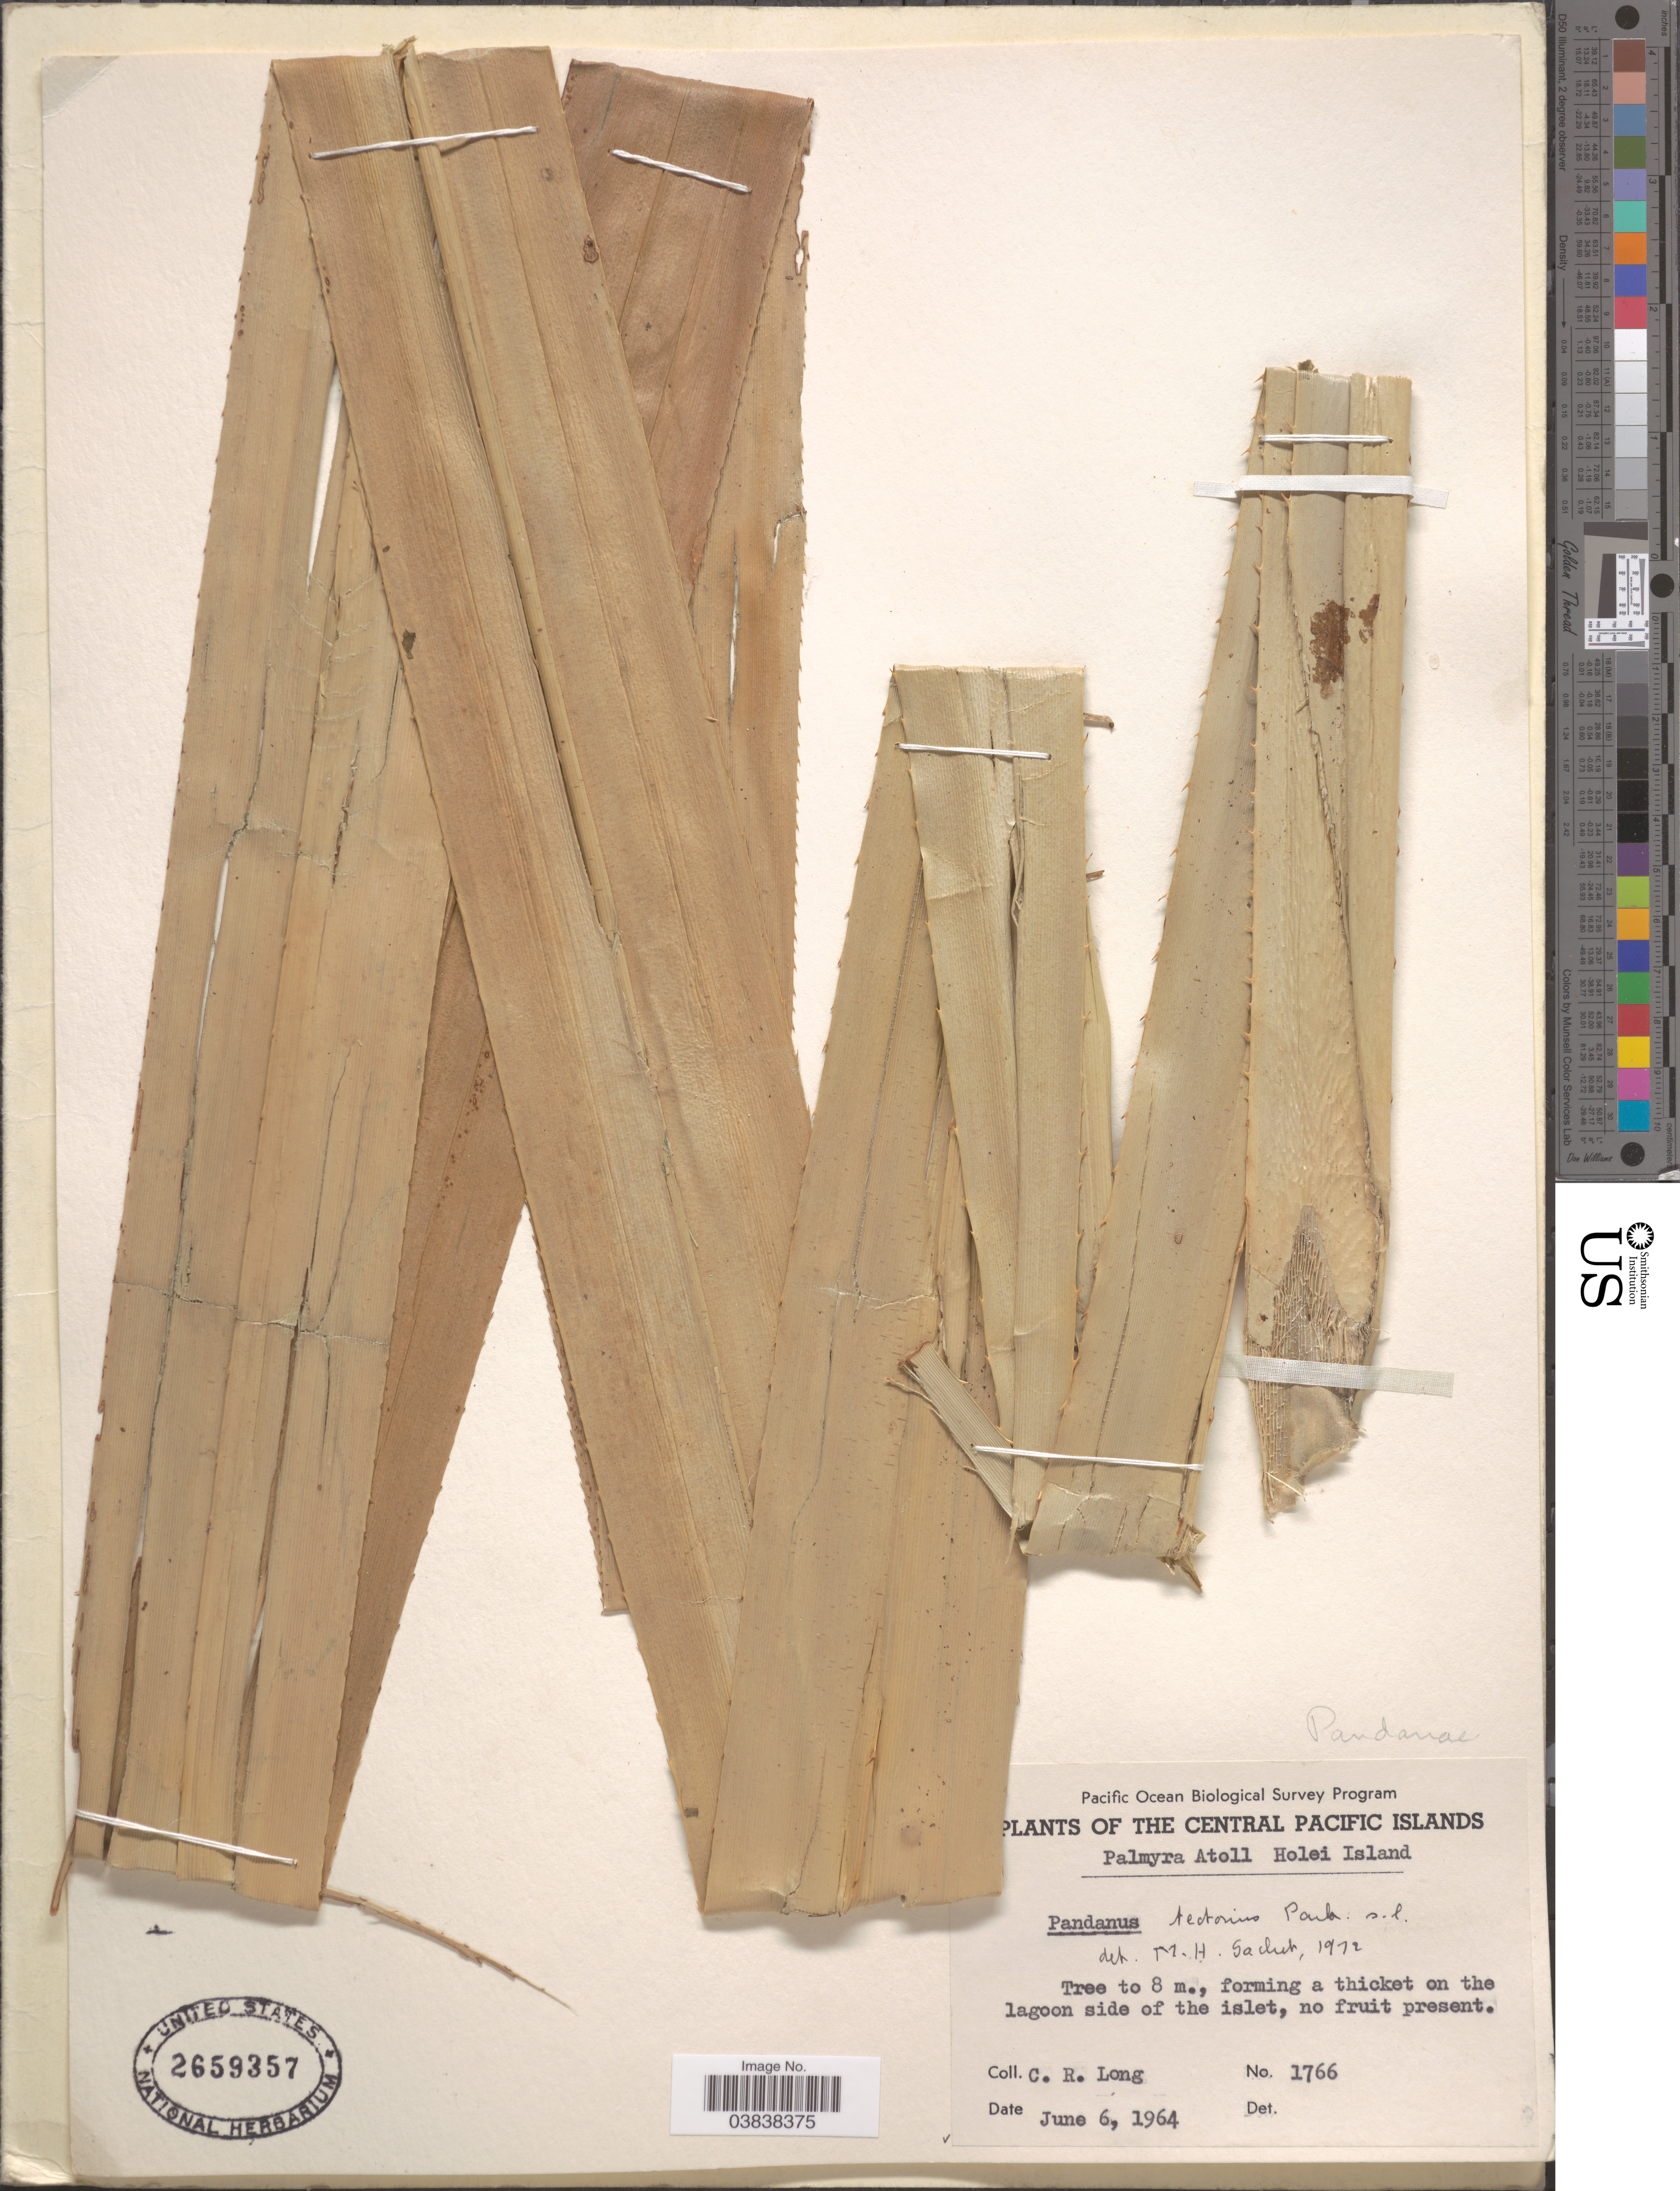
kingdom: Plantae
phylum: Tracheophyta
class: Liliopsida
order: Pandanales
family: Pandanaceae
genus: Pandanus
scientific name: Pandanus tectorius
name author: Parkinson ex DuRoi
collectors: C. R. Long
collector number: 1766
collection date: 1964-06-06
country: U.S. Administered Pacific Islands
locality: Central Pacific Islands. Palmyra Atoll. Holei Island.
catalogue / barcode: US 2659357